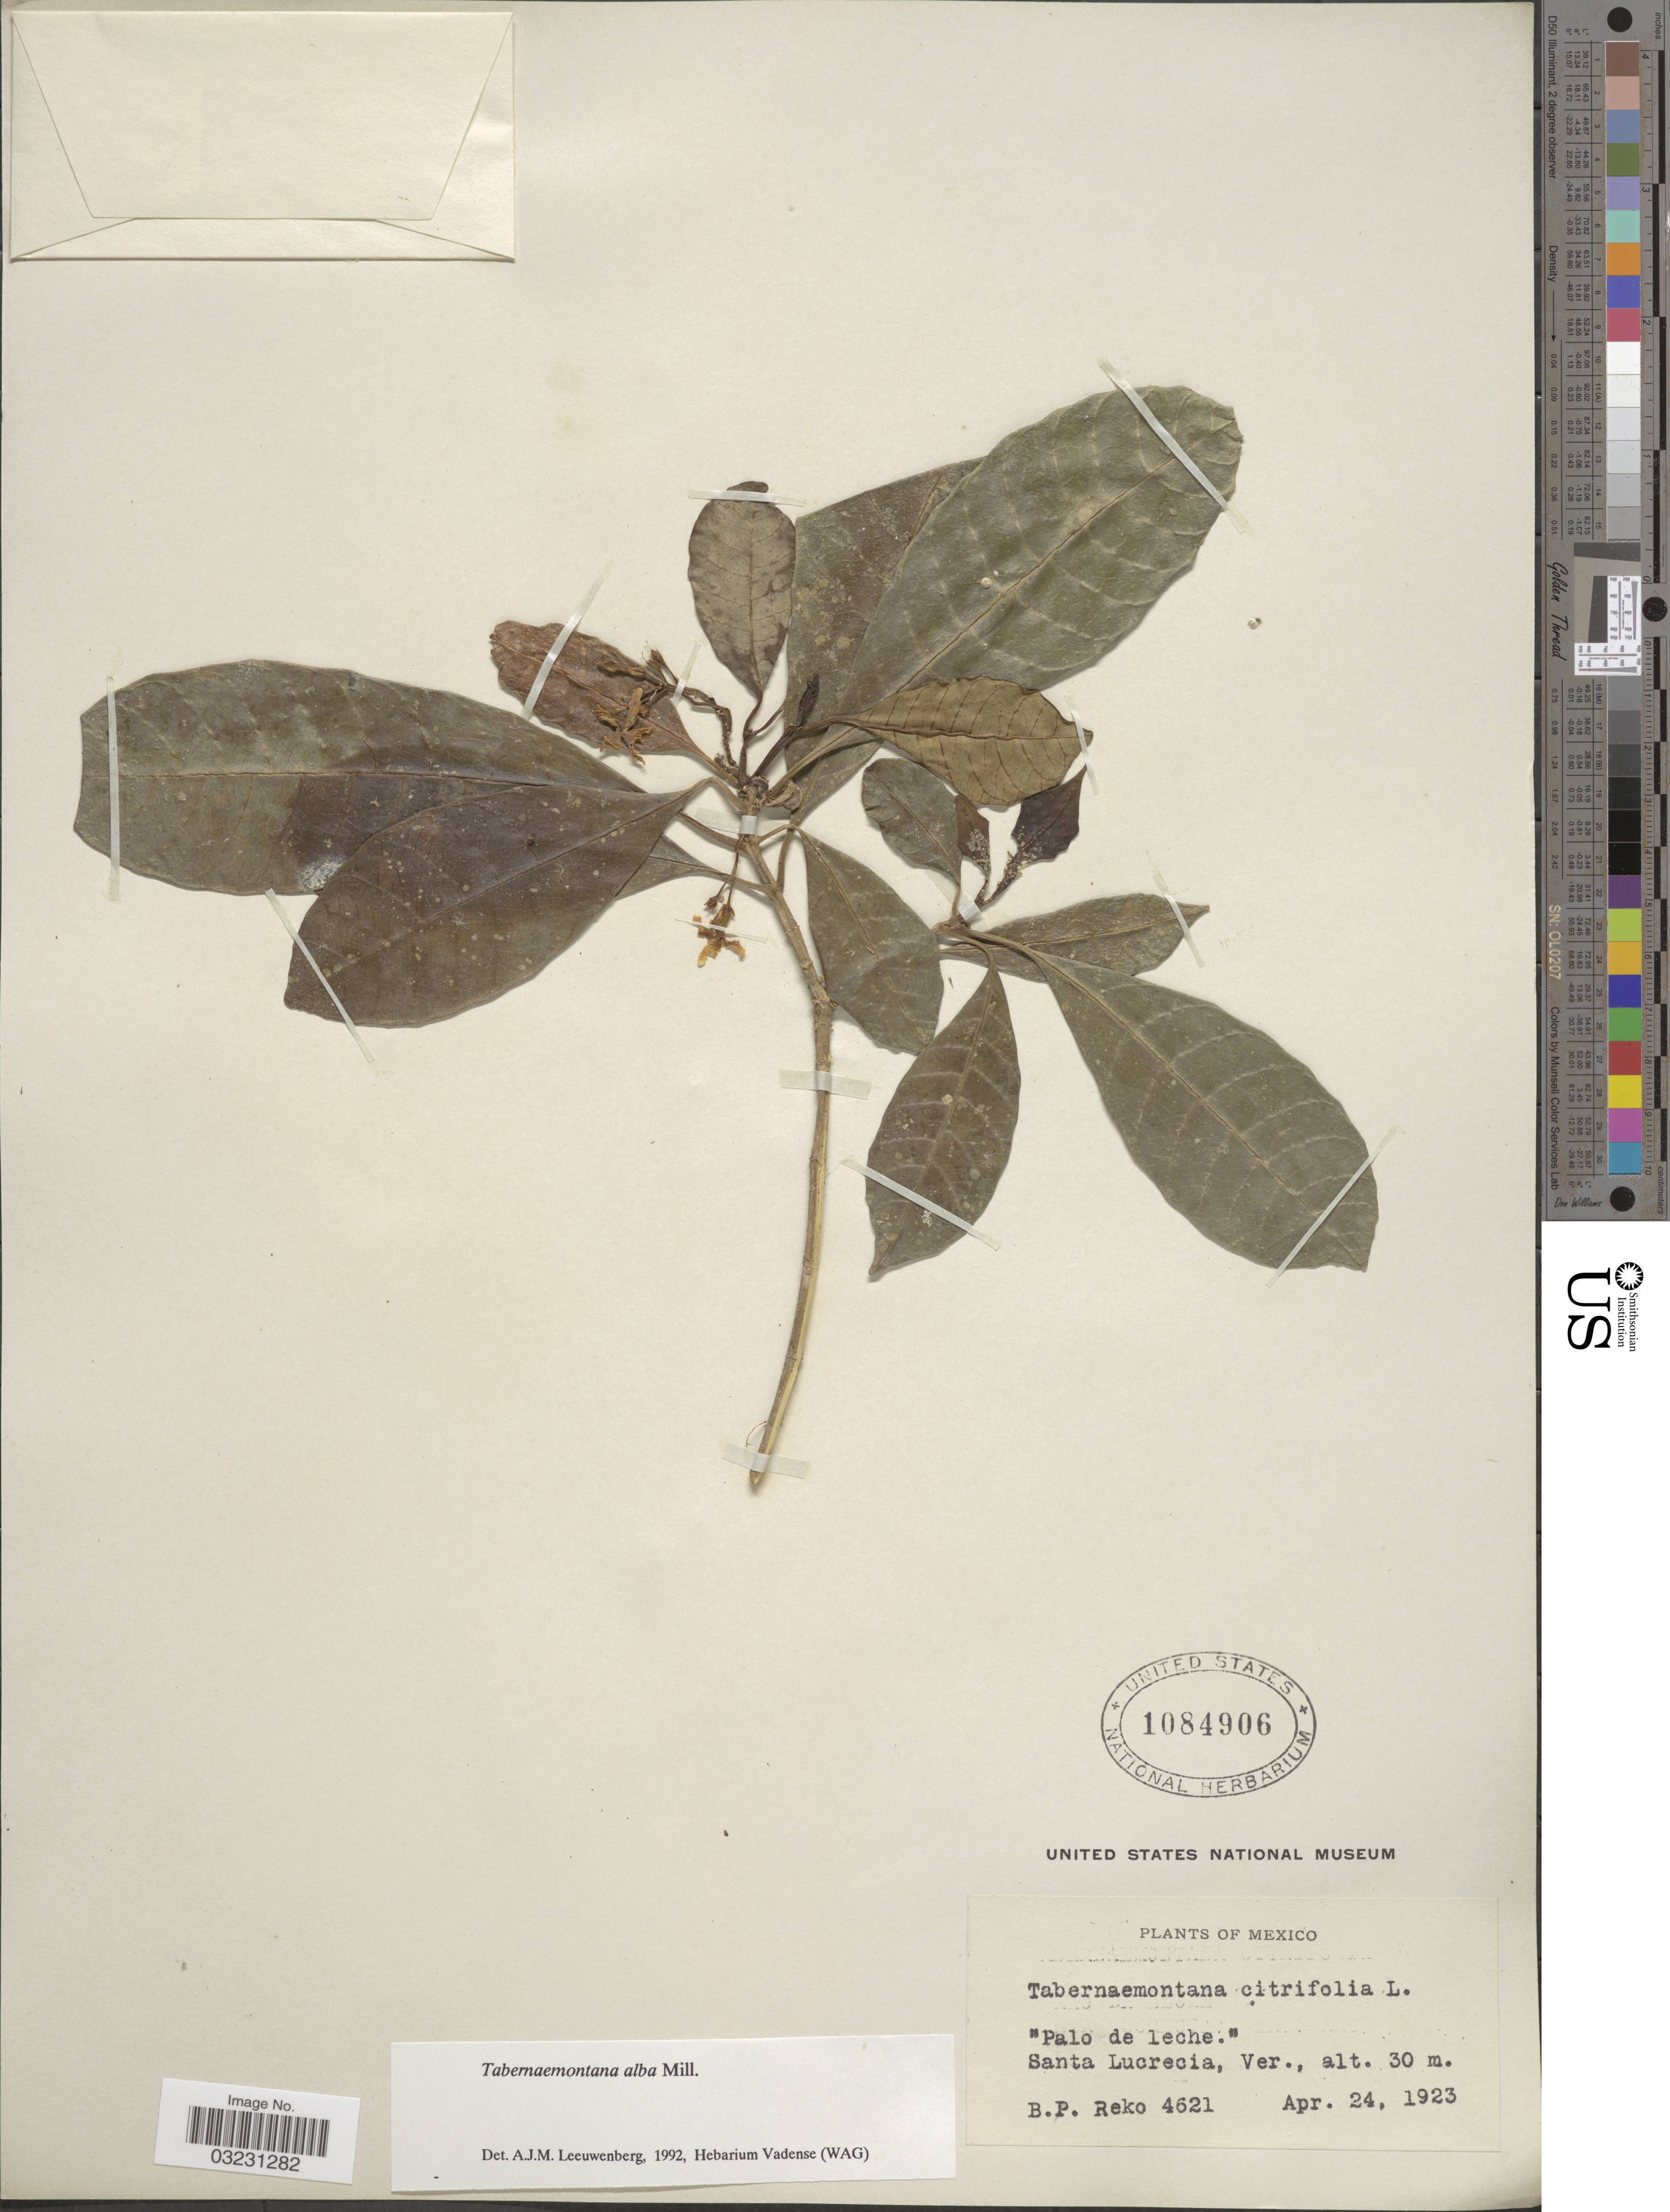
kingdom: Plantae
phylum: Tracheophyta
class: Magnoliopsida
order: Gentianales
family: Apocynaceae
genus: Tabernaemontana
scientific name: Tabernaemontana alba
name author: Mill.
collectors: B. P. Reko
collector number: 4621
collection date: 1923-04-24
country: Mexico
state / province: Veracruz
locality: Santa Lucrecia, Ver.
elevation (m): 30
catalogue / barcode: US 1084906